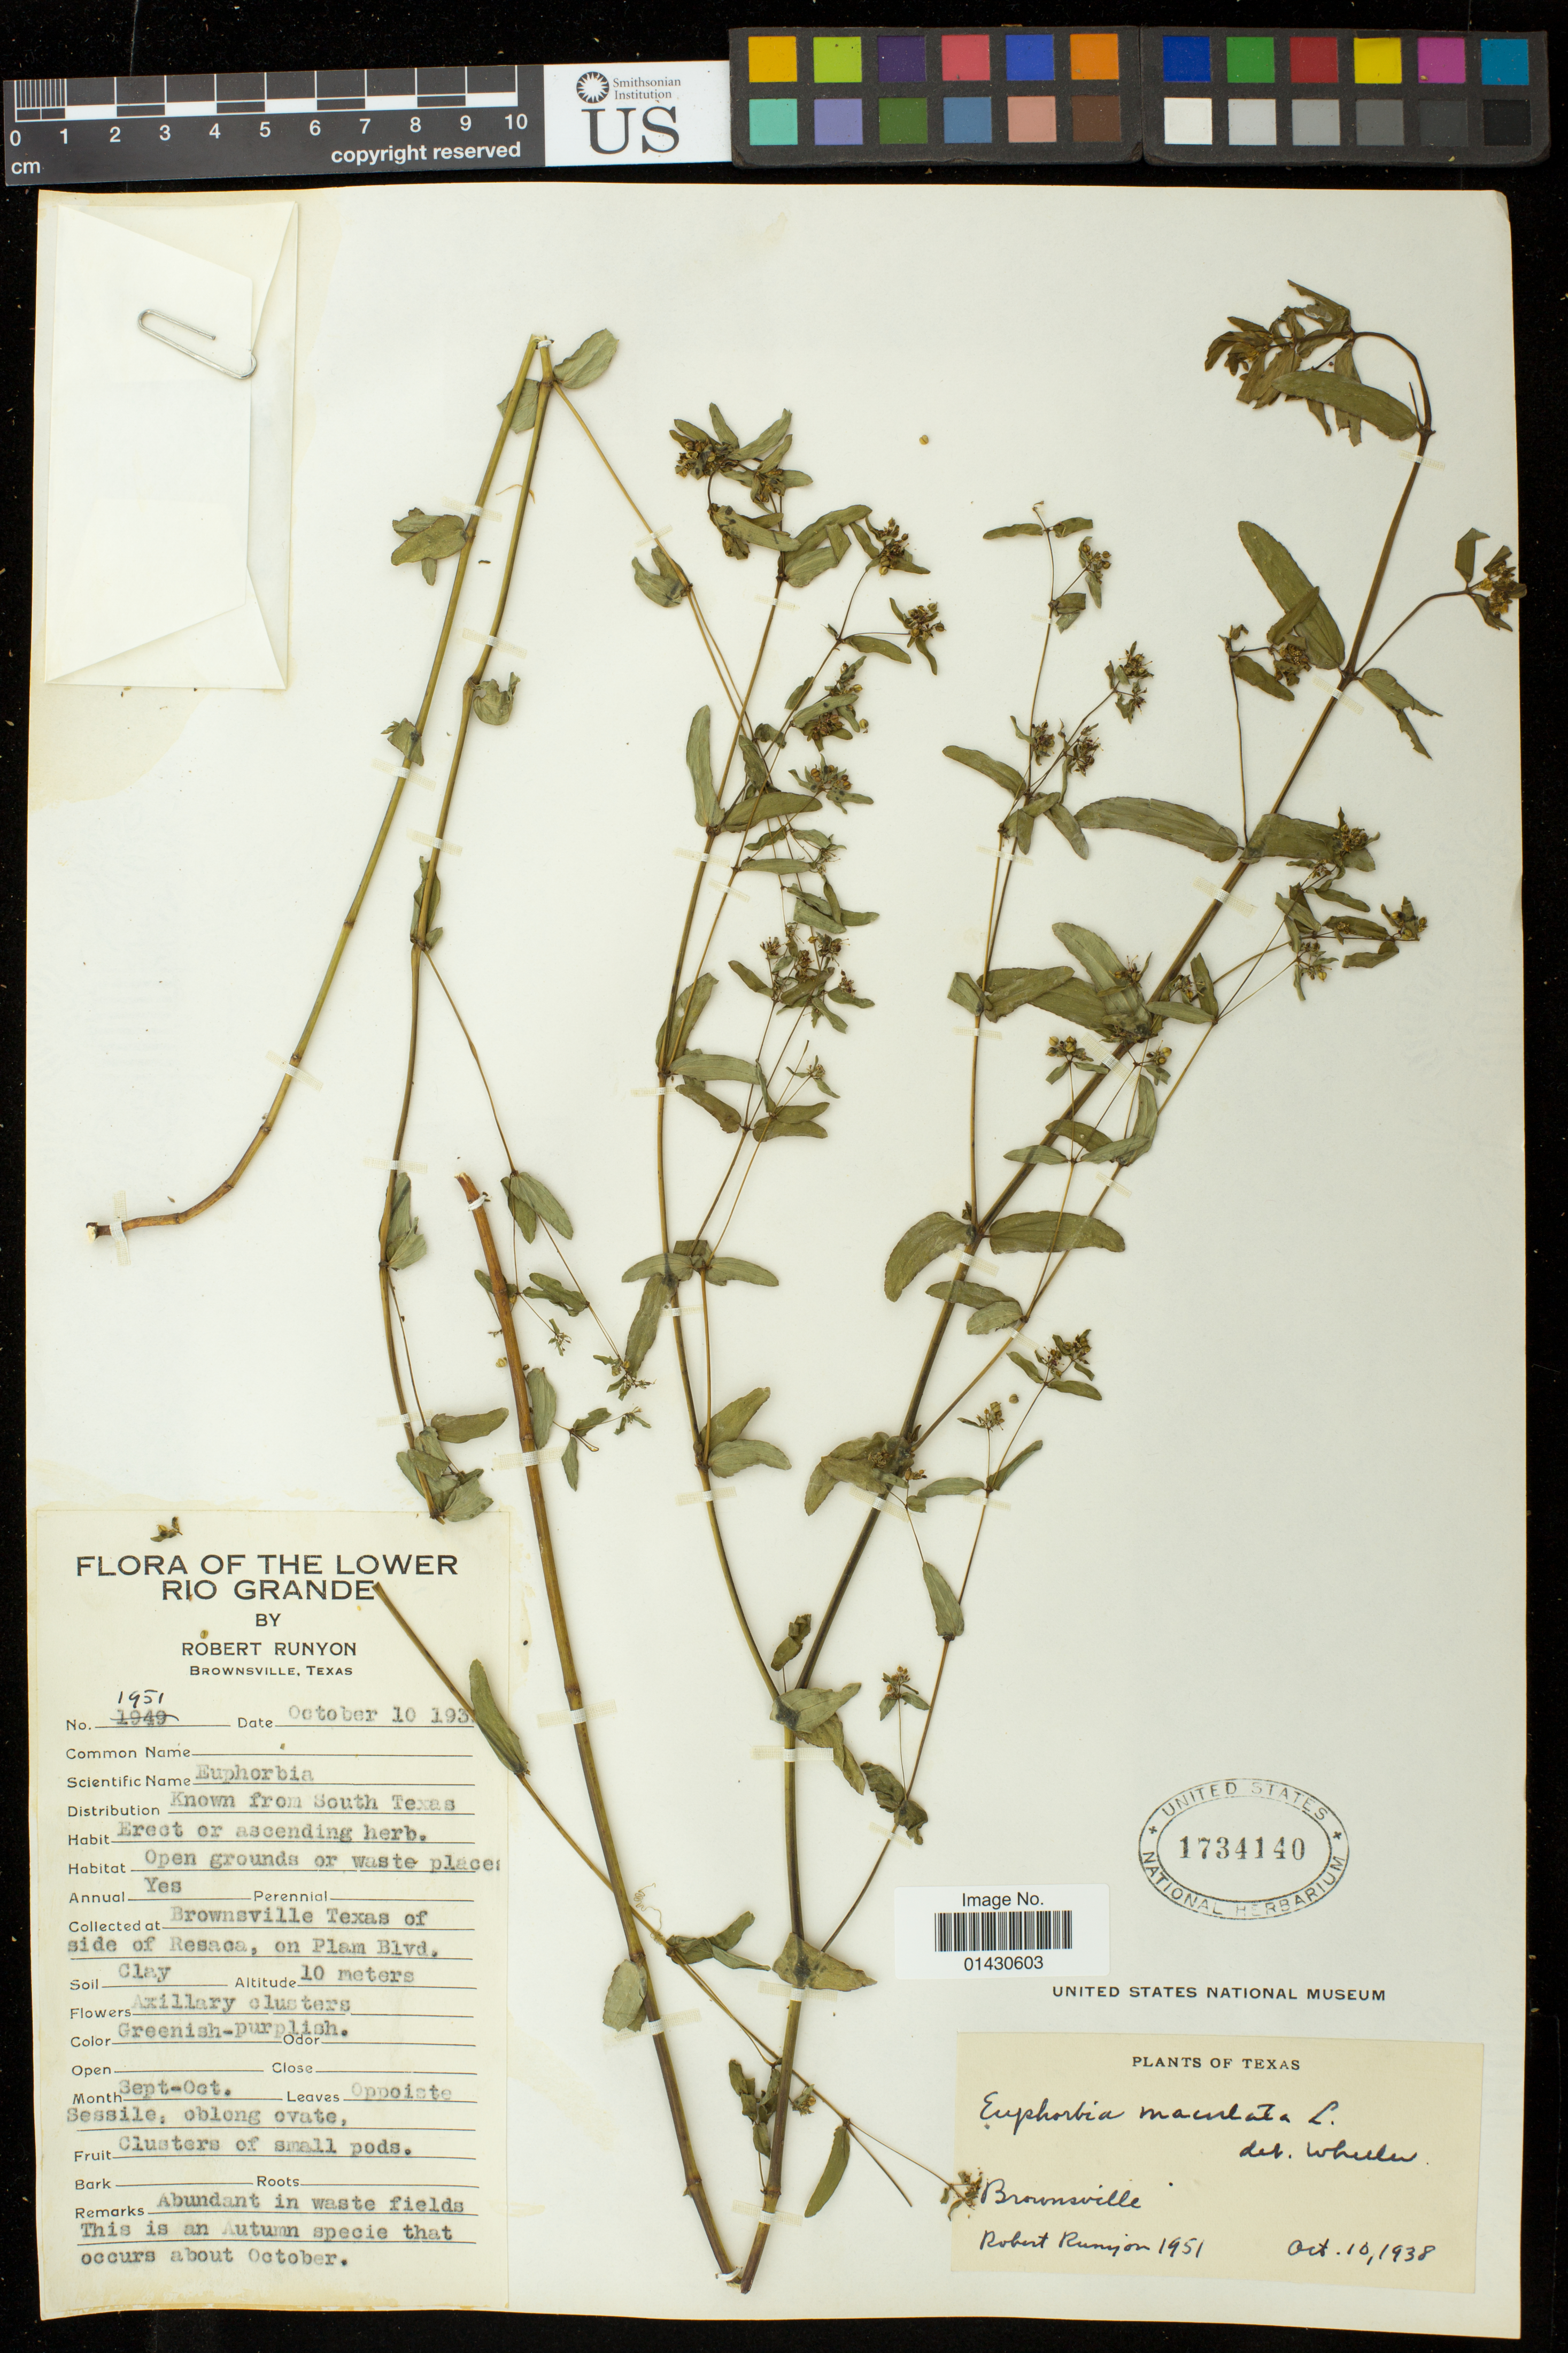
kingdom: Plantae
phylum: Tracheophyta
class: Magnoliopsida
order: Malpighiales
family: Euphorbiaceae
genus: Euphorbia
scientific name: Euphorbia maculata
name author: L.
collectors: R. Runyon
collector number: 1951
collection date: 1938-10-10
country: United States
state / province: Texas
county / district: Cameron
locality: Brownsville, of side of Resaca, on Plam Blvd.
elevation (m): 10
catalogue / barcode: US 1734140